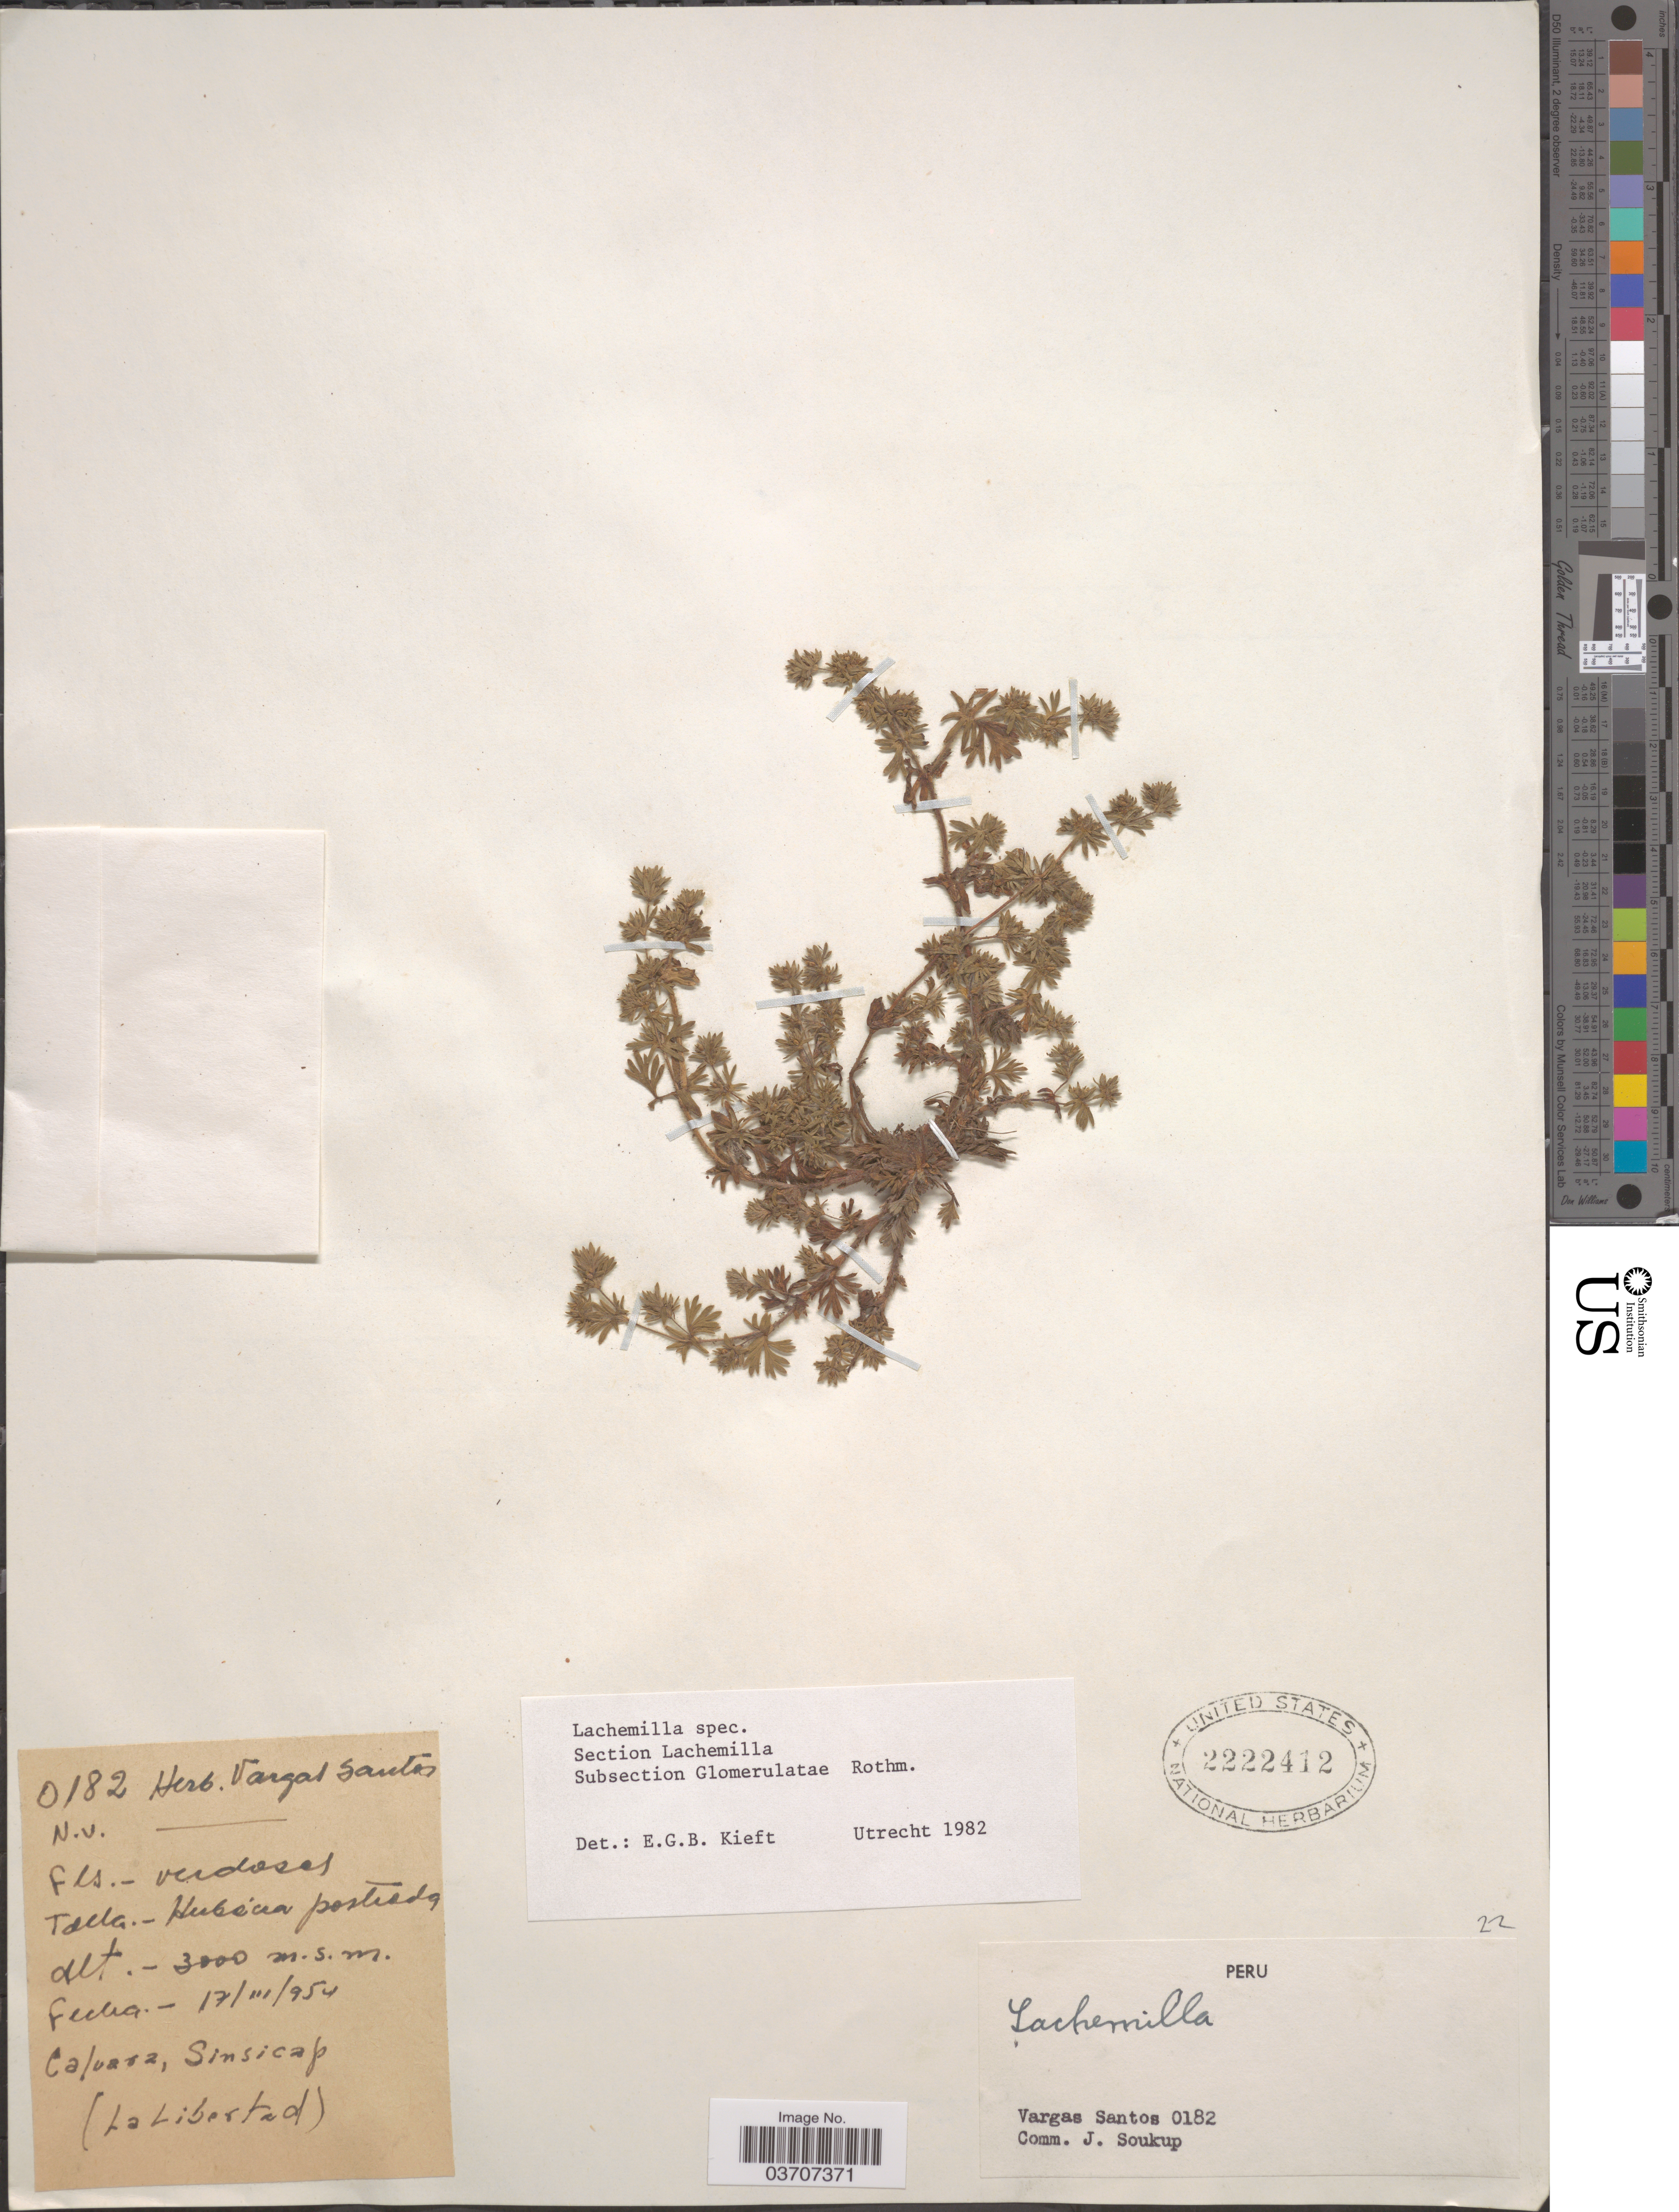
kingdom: Plantae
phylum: Tracheophyta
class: Magnoliopsida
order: Rosales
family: Rosaceae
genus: Lachemilla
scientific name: Lachemilla sp.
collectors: V. Santos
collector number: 0182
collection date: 1954-03-17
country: Peru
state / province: La Libertad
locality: Caluara, Sinsicap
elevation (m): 3000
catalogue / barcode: US 2222412